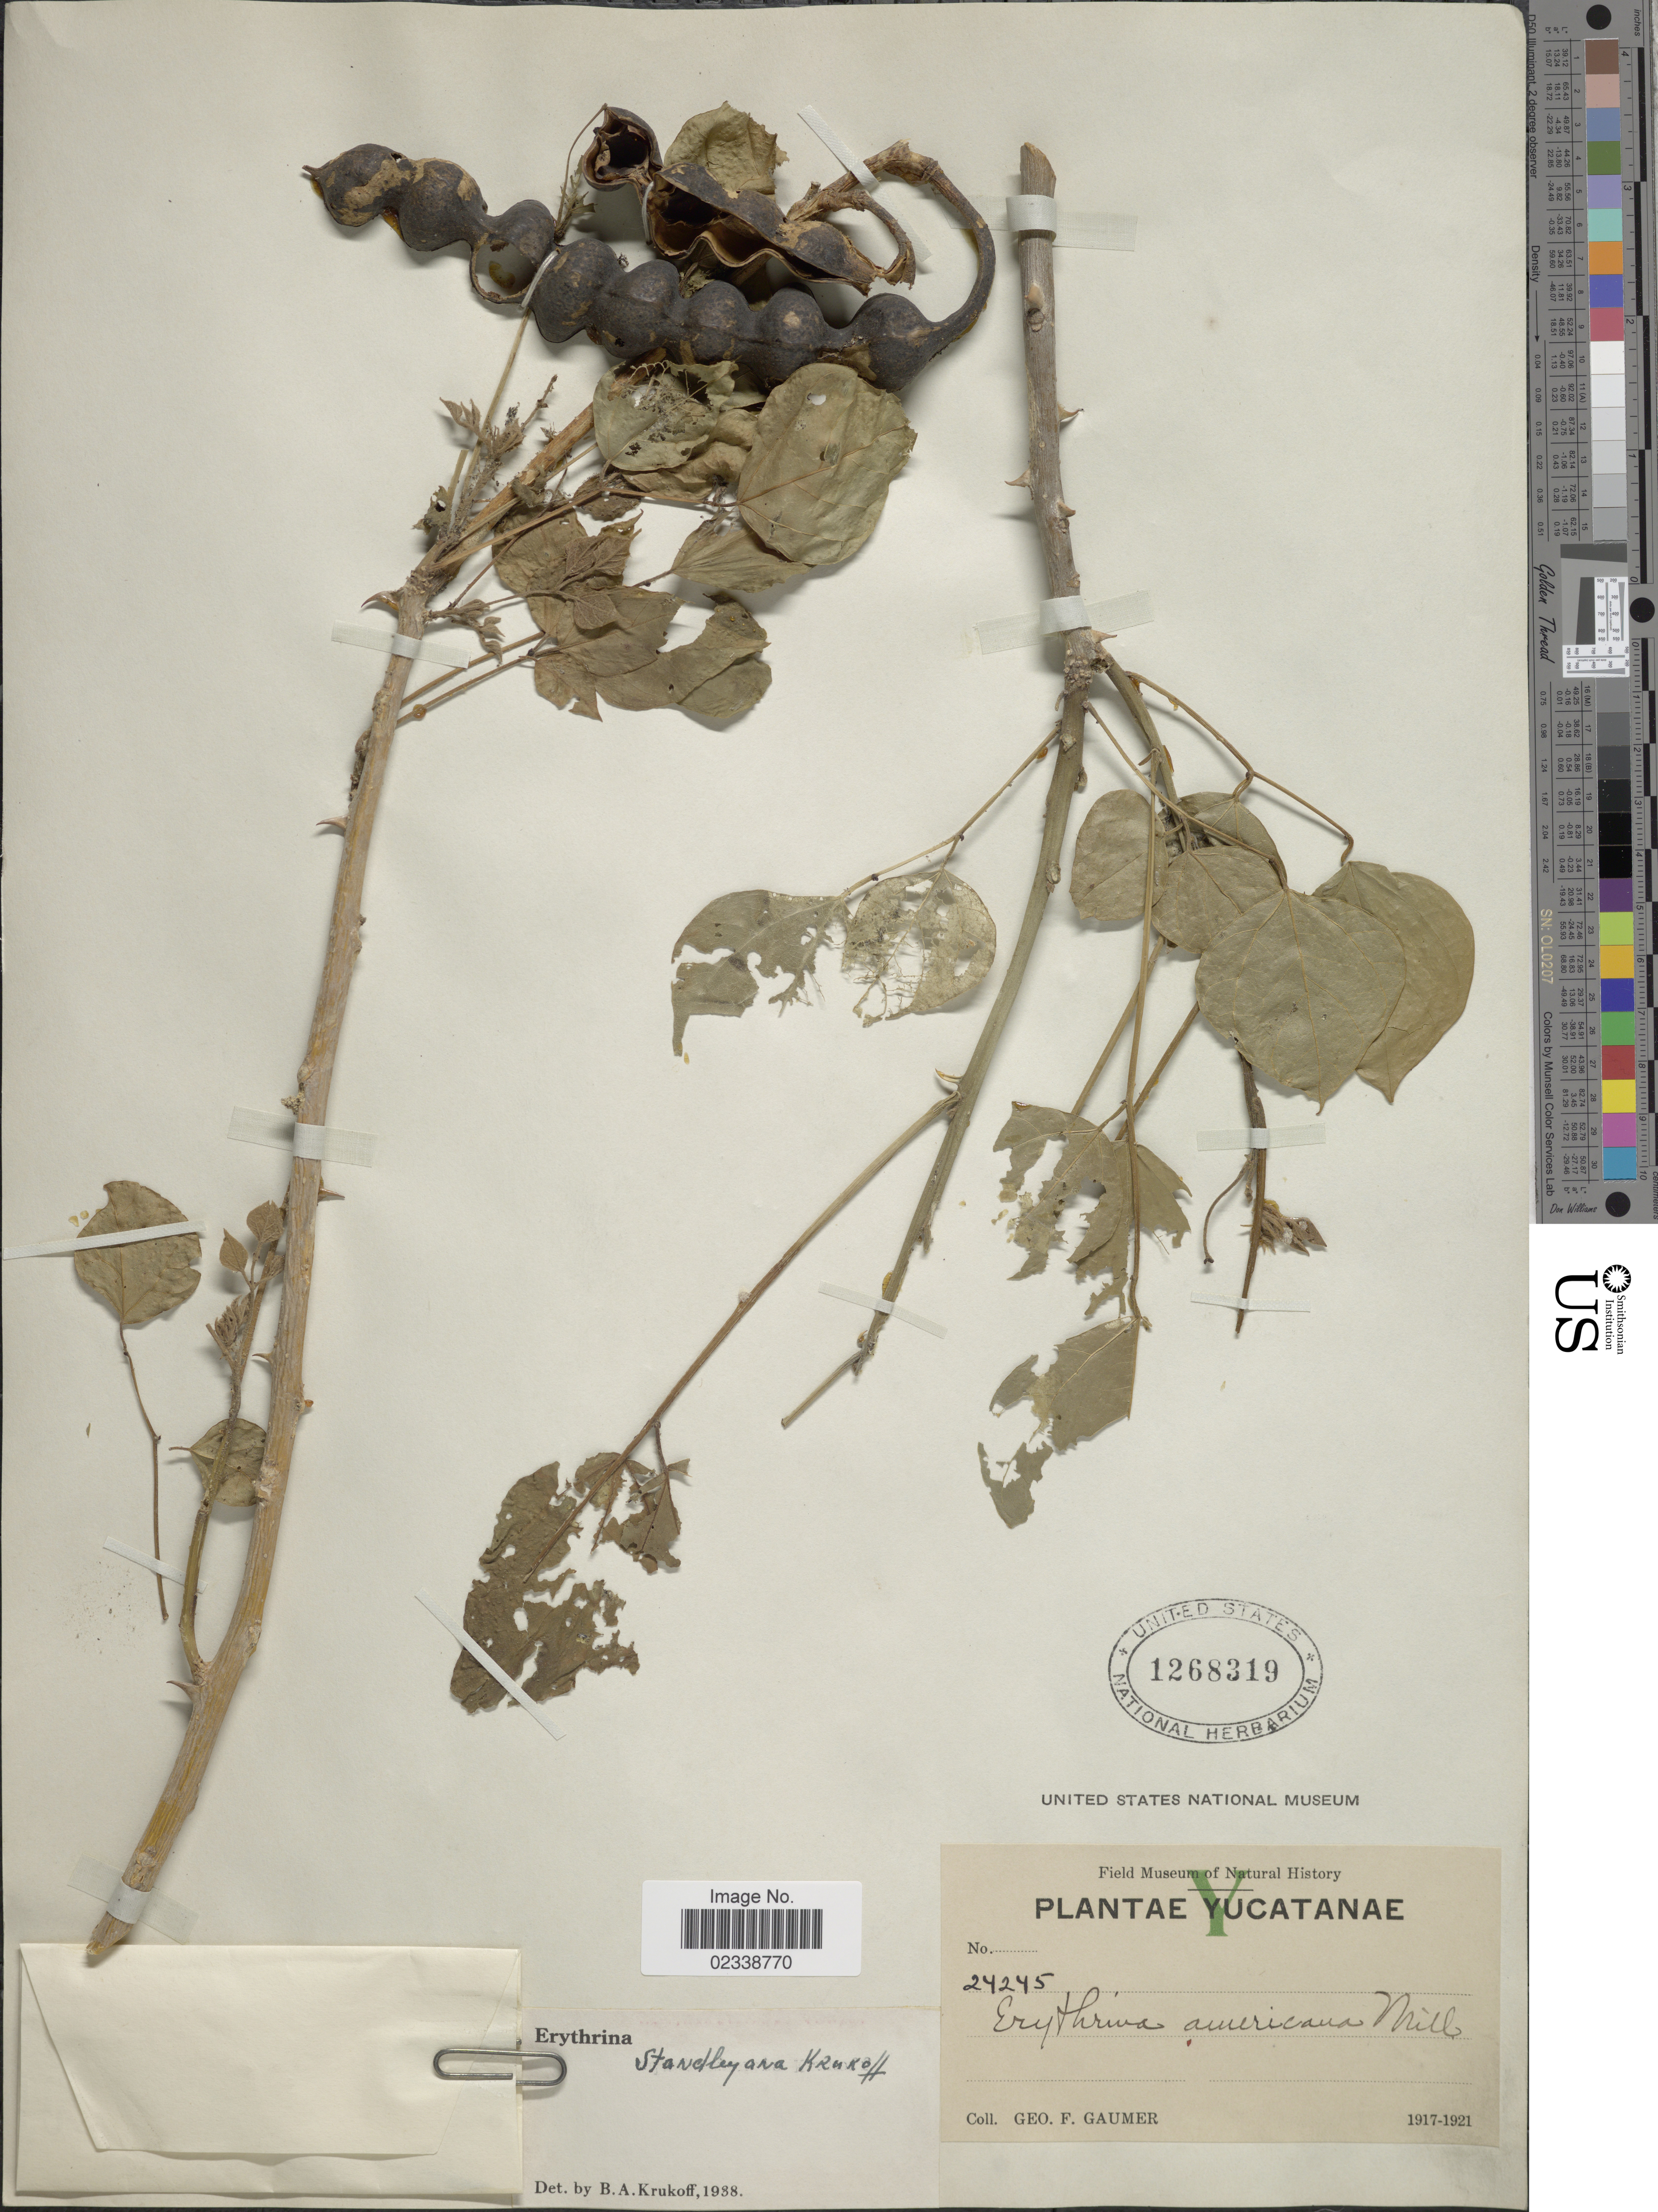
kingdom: Plantae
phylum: Tracheophyta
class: Magnoliopsida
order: Fabales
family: Fabaceae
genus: Erythrina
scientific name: Erythrina standleyana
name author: Krukoff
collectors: G. F. Gaumer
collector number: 24245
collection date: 1917/1921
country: Mexico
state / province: Yucatán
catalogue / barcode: US 1268319